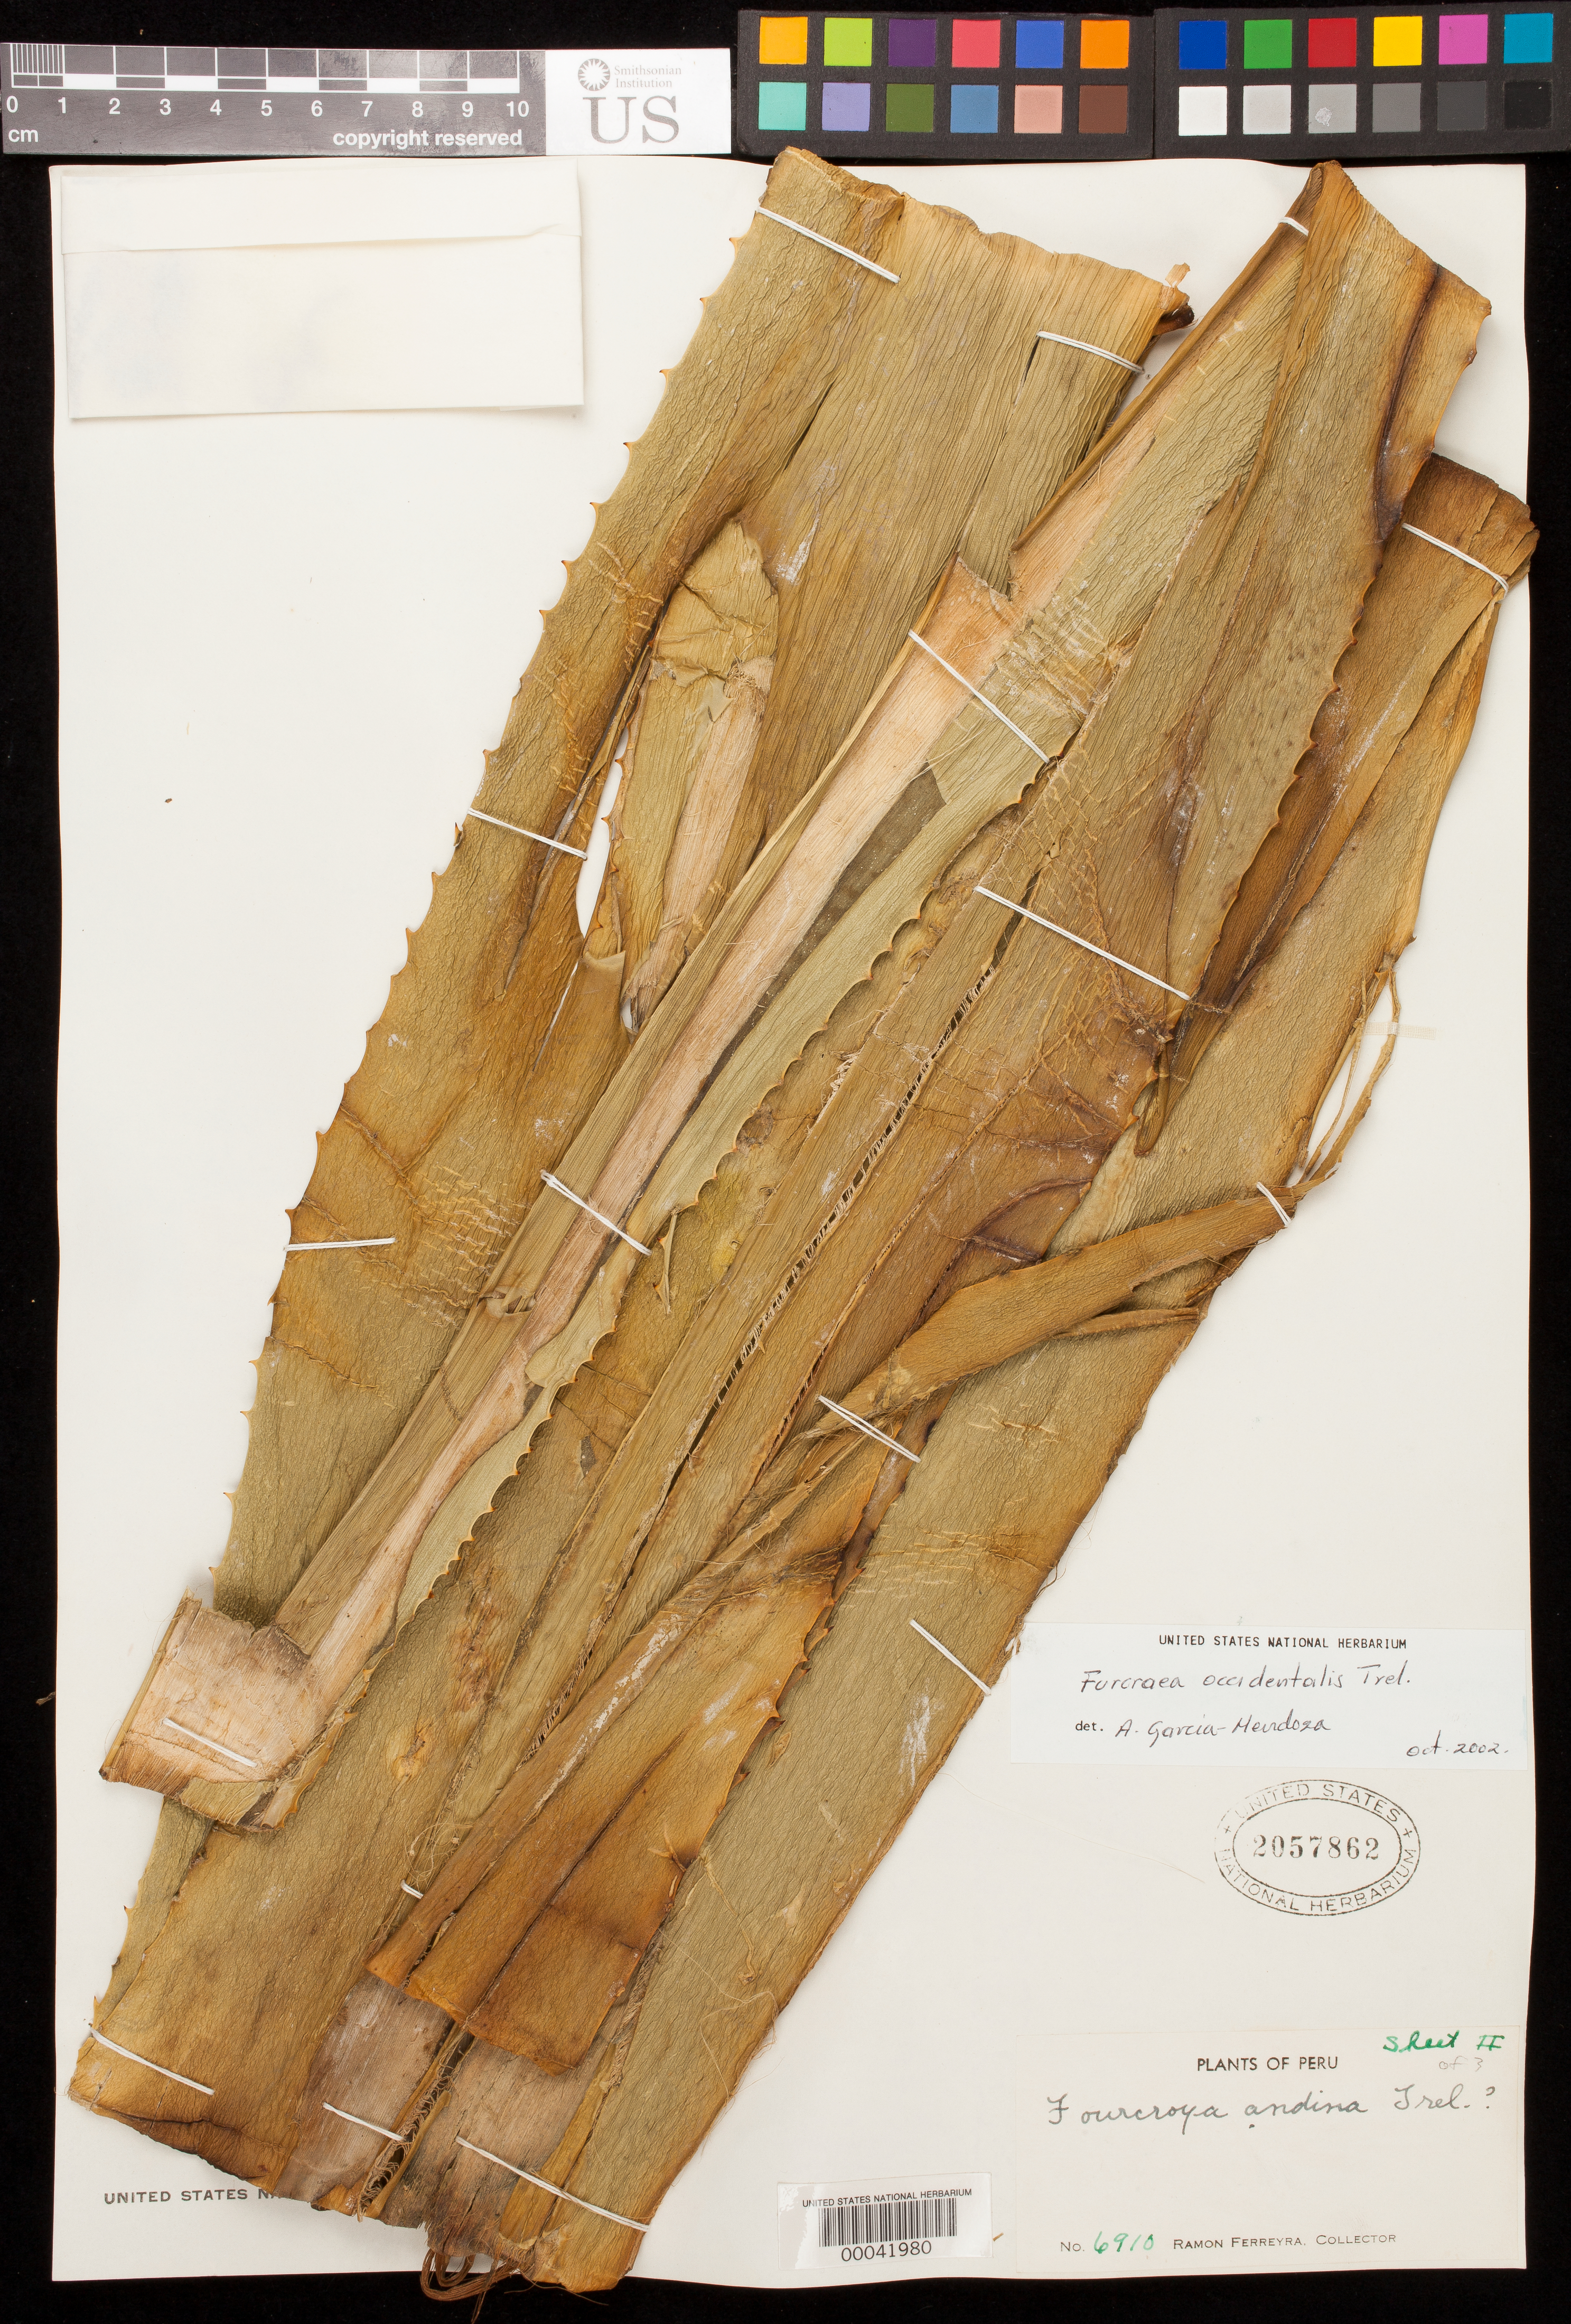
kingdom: Plantae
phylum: Tracheophyta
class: Liliopsida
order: Asparagales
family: Asparagaceae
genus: Furcraea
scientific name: Furcraea occidentalis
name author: Trel.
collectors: R. A. Ferreyra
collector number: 6910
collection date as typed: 15 Feb 1950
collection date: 1950-02-15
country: Peru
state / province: Huánuco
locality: above Hacienda Quicacan, ca. 15-18 km S [of] Huánuco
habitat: Stony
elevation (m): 2400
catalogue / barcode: US 2057862